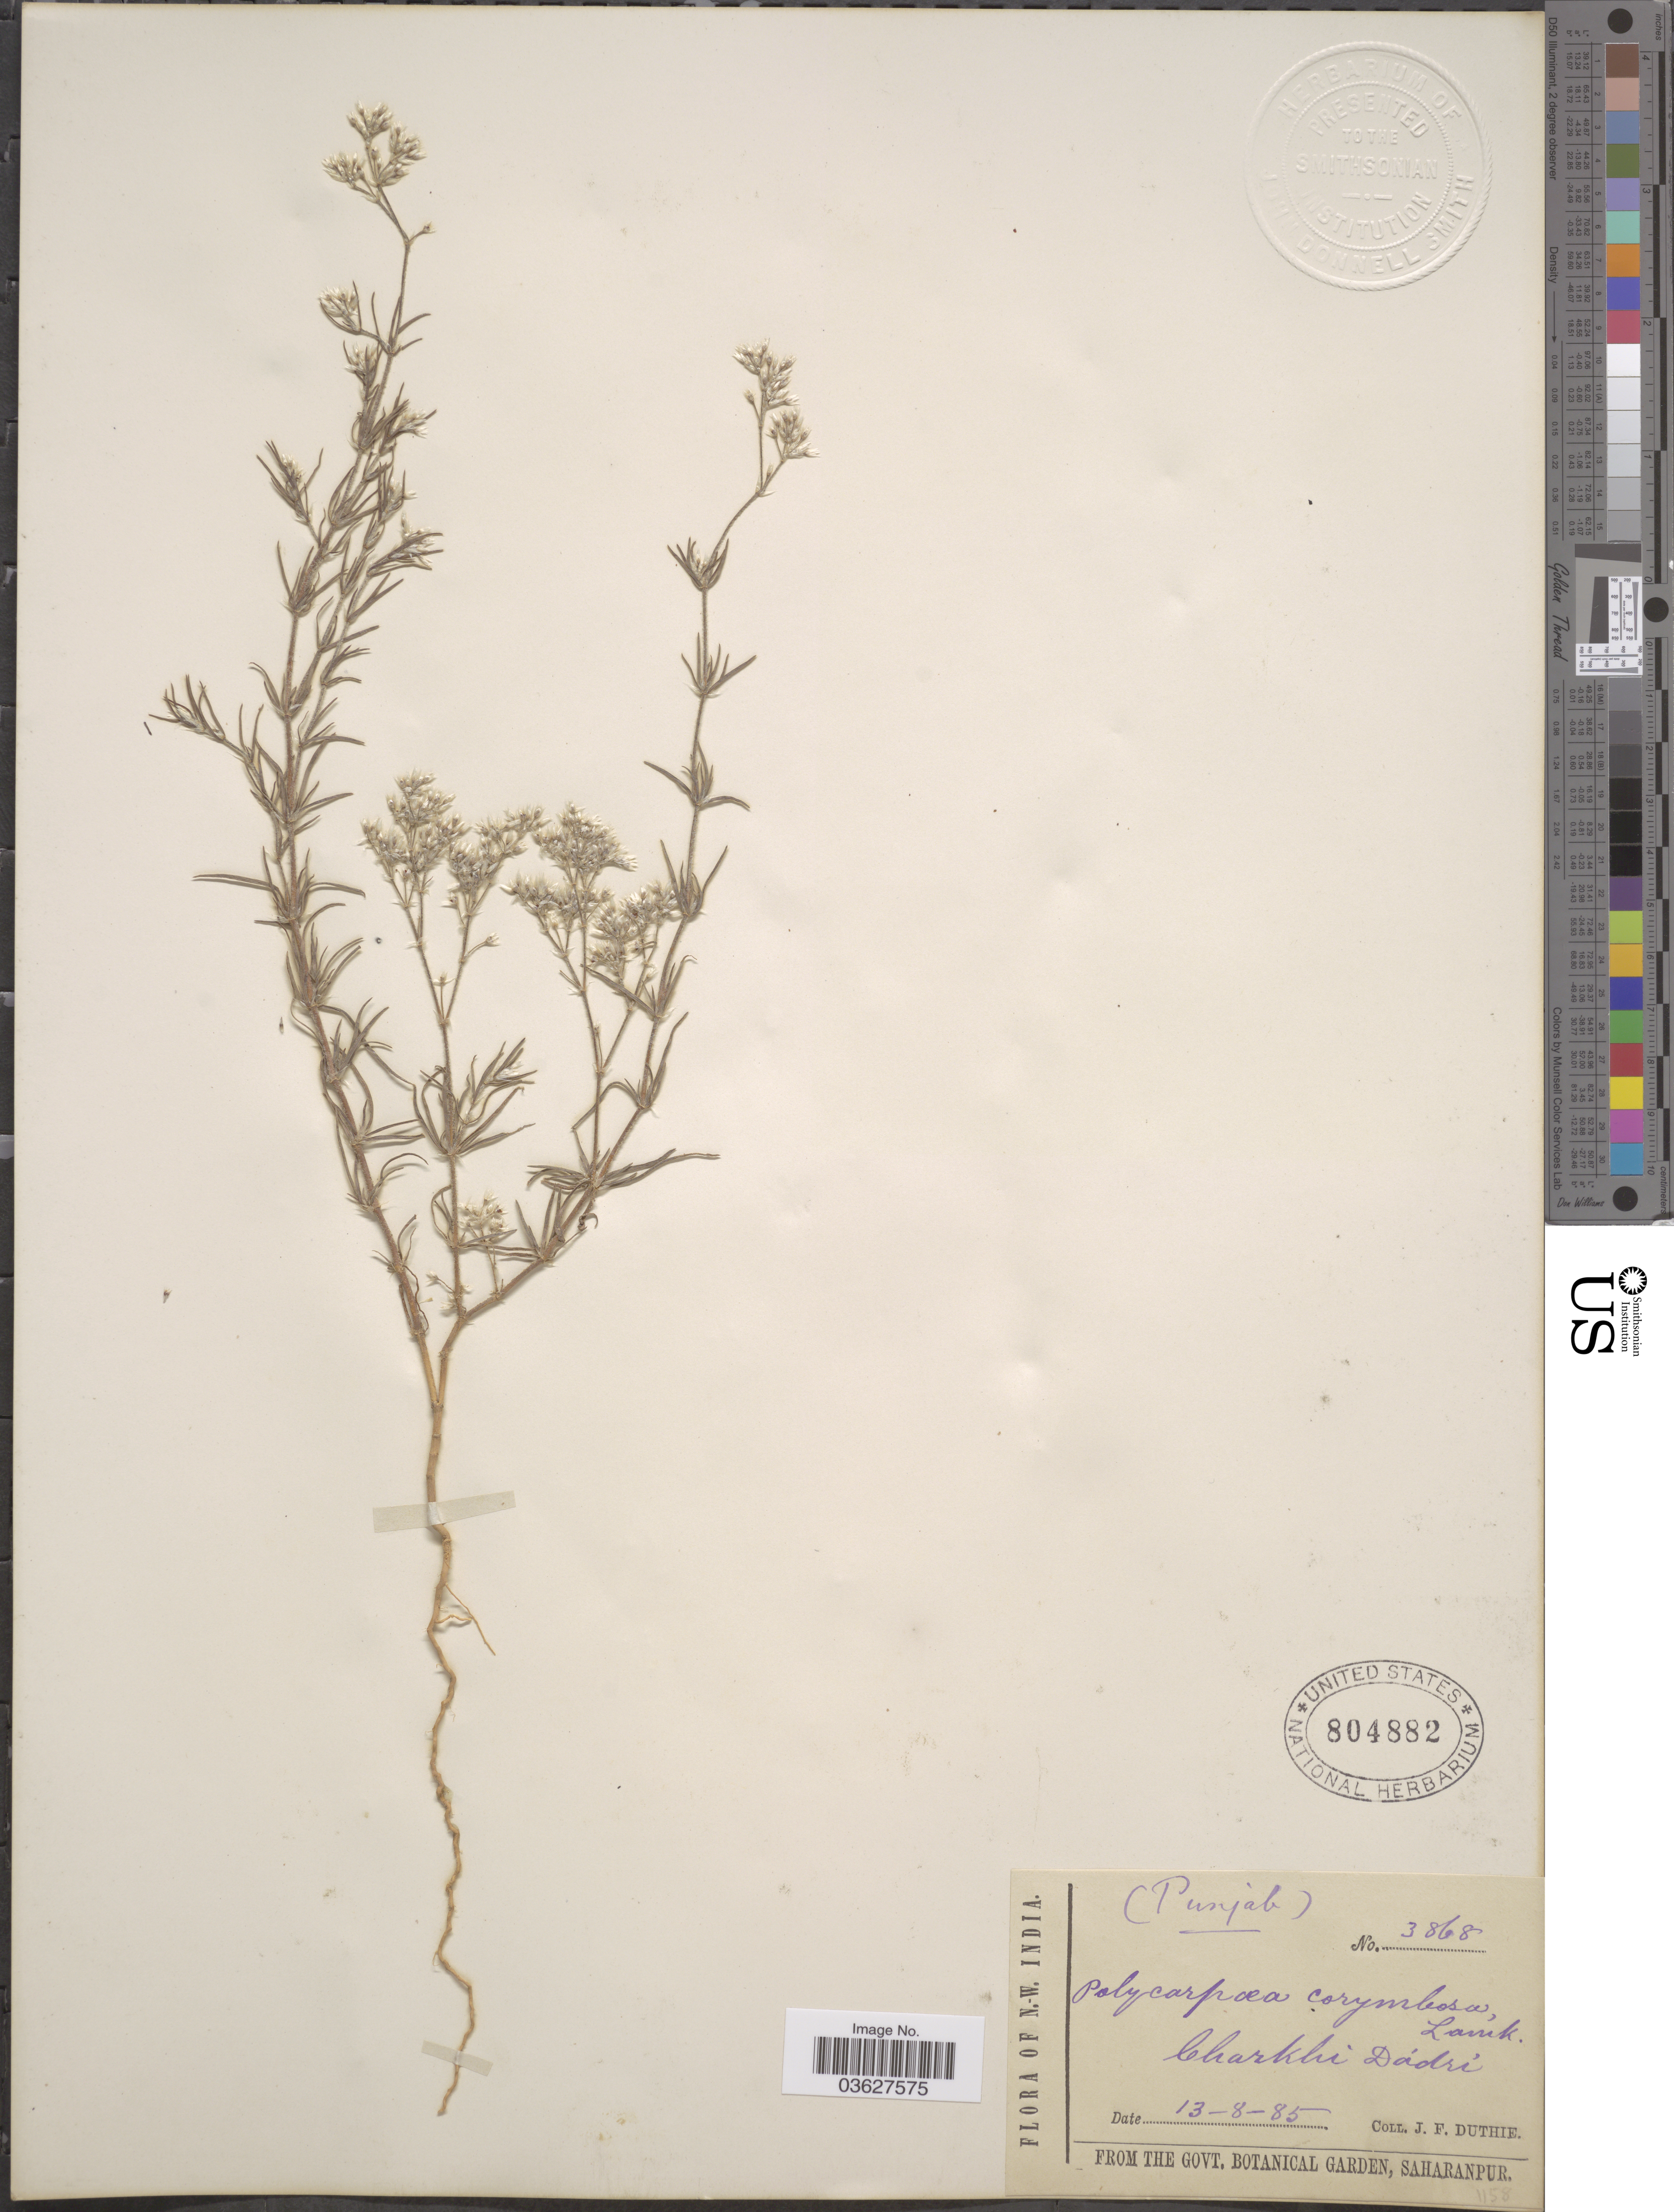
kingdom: Plantae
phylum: Tracheophyta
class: Magnoliopsida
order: Caryophyllales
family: Caryophyllaceae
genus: Polycarpaea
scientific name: Polycarpaea corymbosa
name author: (L.) Lam.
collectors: J. F. Duthie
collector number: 3868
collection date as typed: Transcribed d/m/y: 13/8/85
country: India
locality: Charkhi Dádri.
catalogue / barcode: US 804882